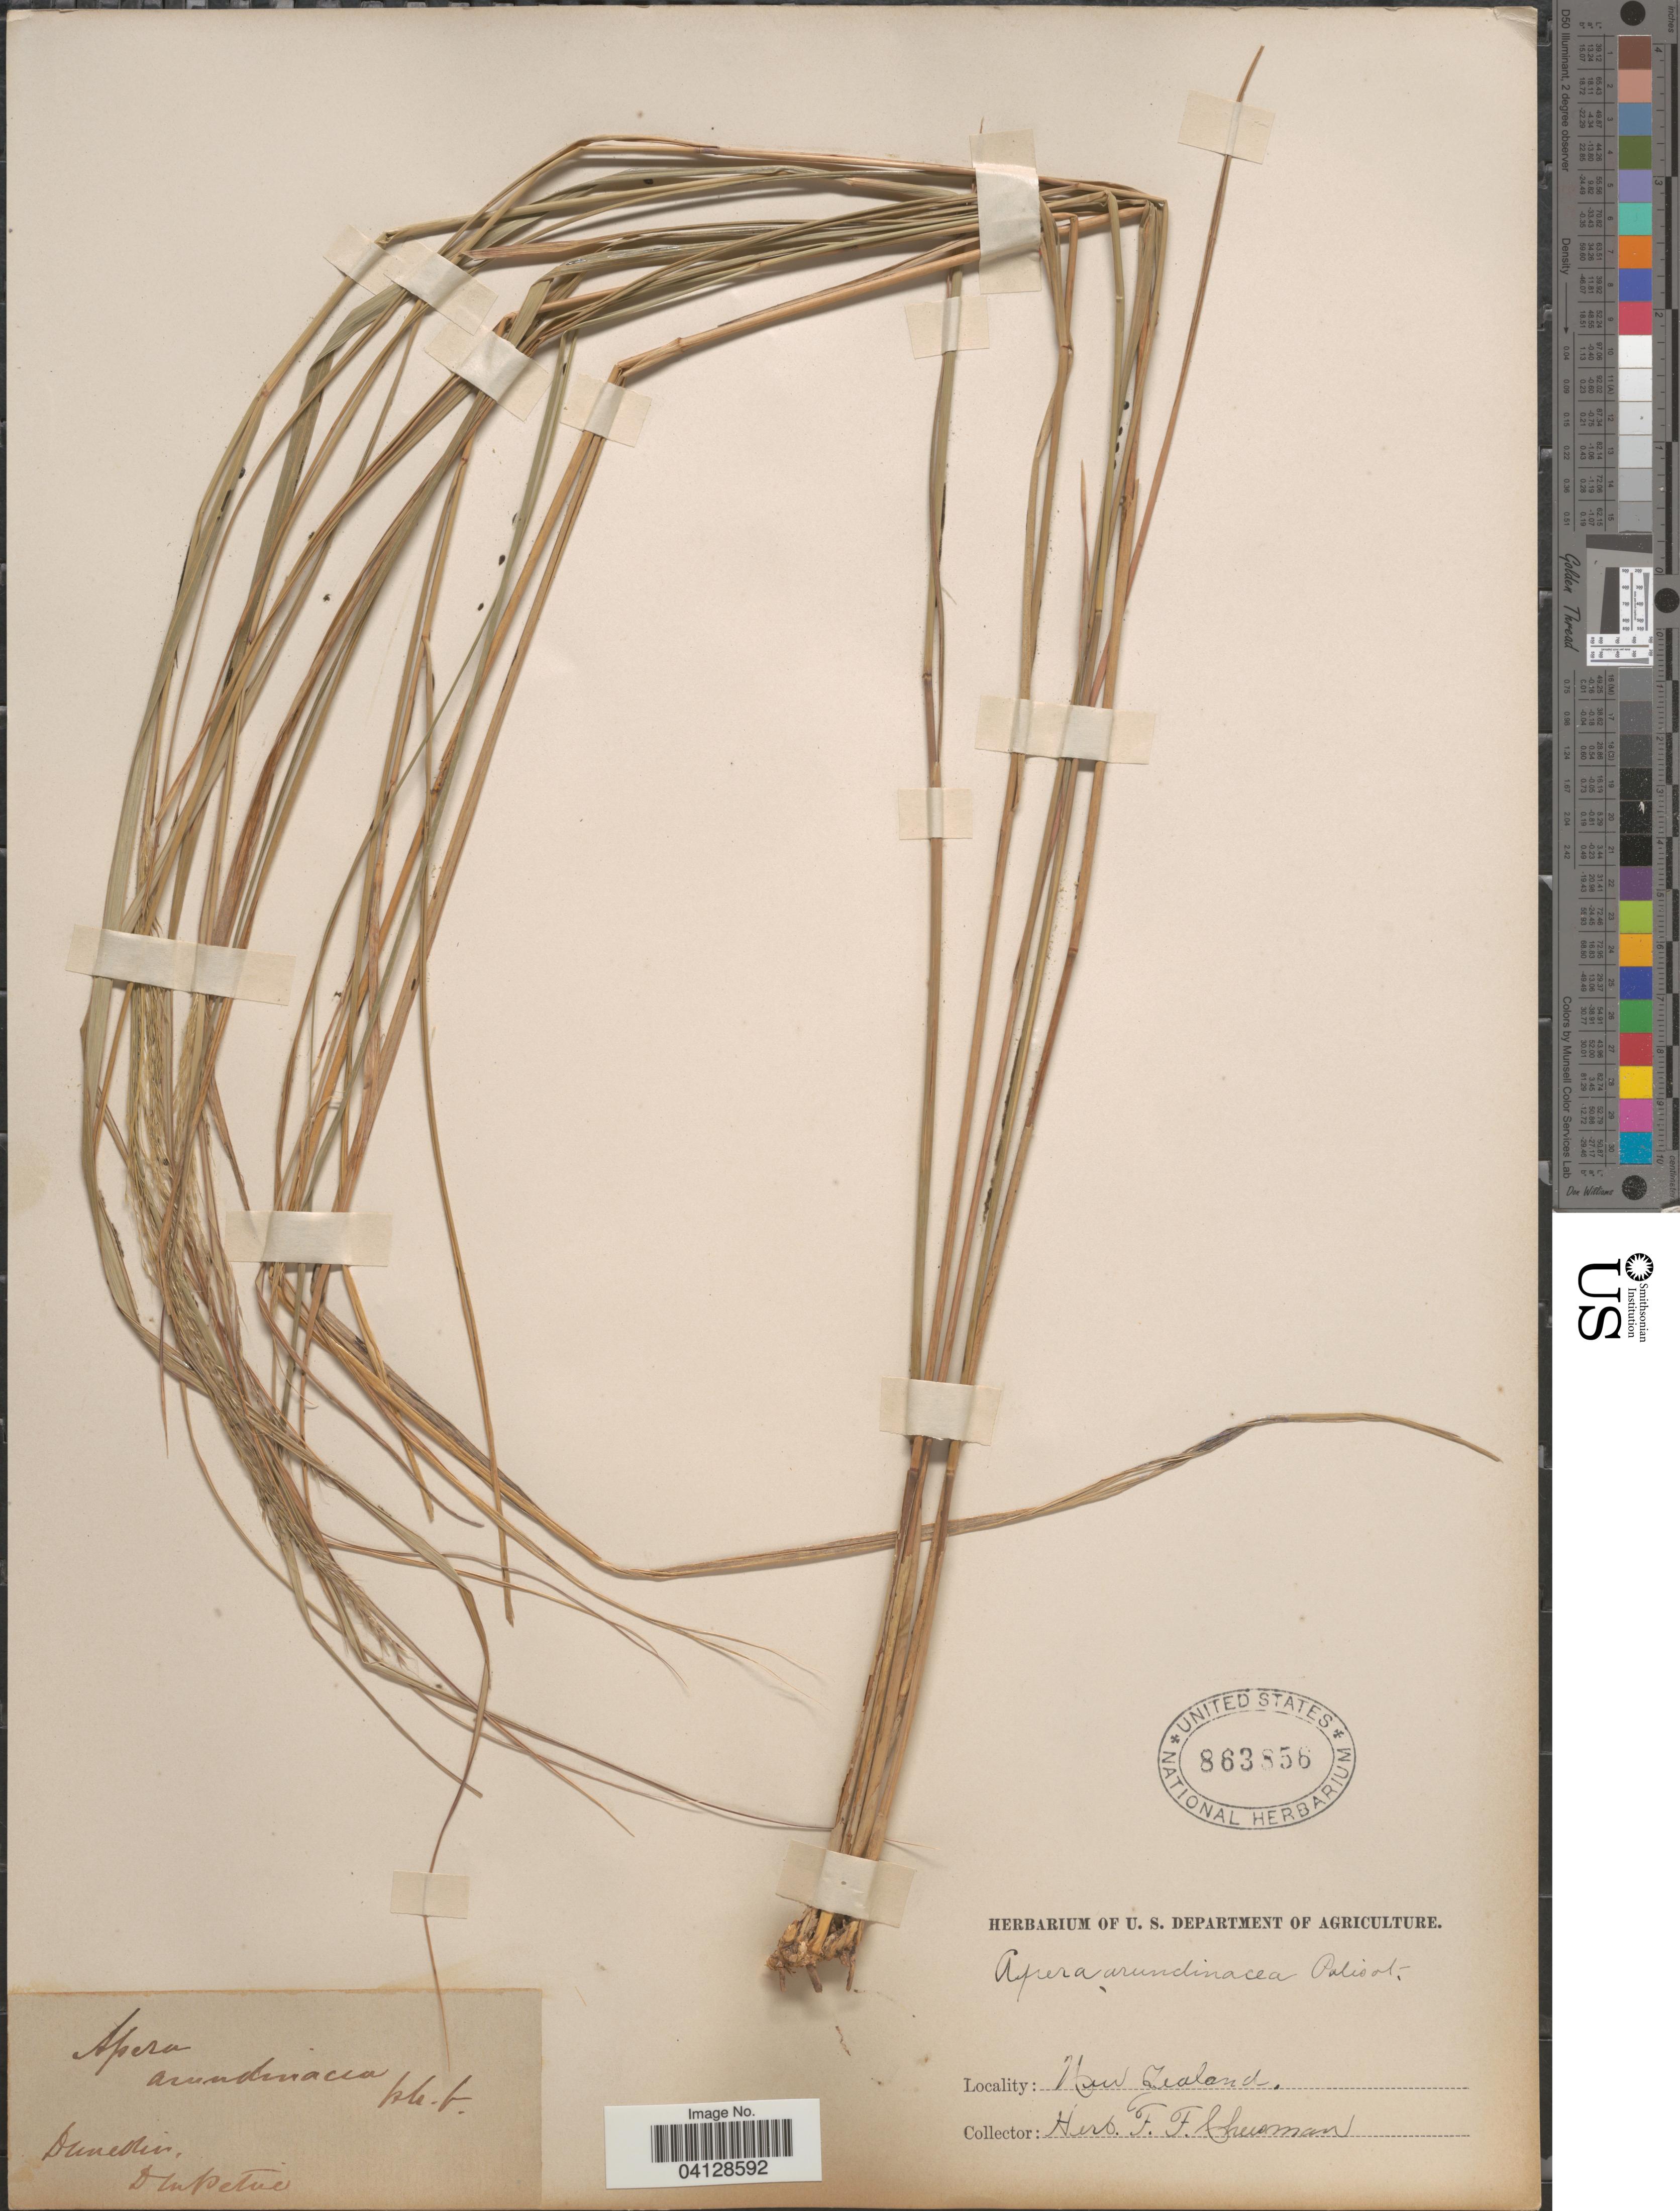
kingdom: Plantae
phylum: Tracheophyta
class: Liliopsida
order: Poales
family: Poaceae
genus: Apera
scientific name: Apera arundinacea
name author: Hook. f.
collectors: D. Petrie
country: New Zealand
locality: Dunedin.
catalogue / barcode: US 863856